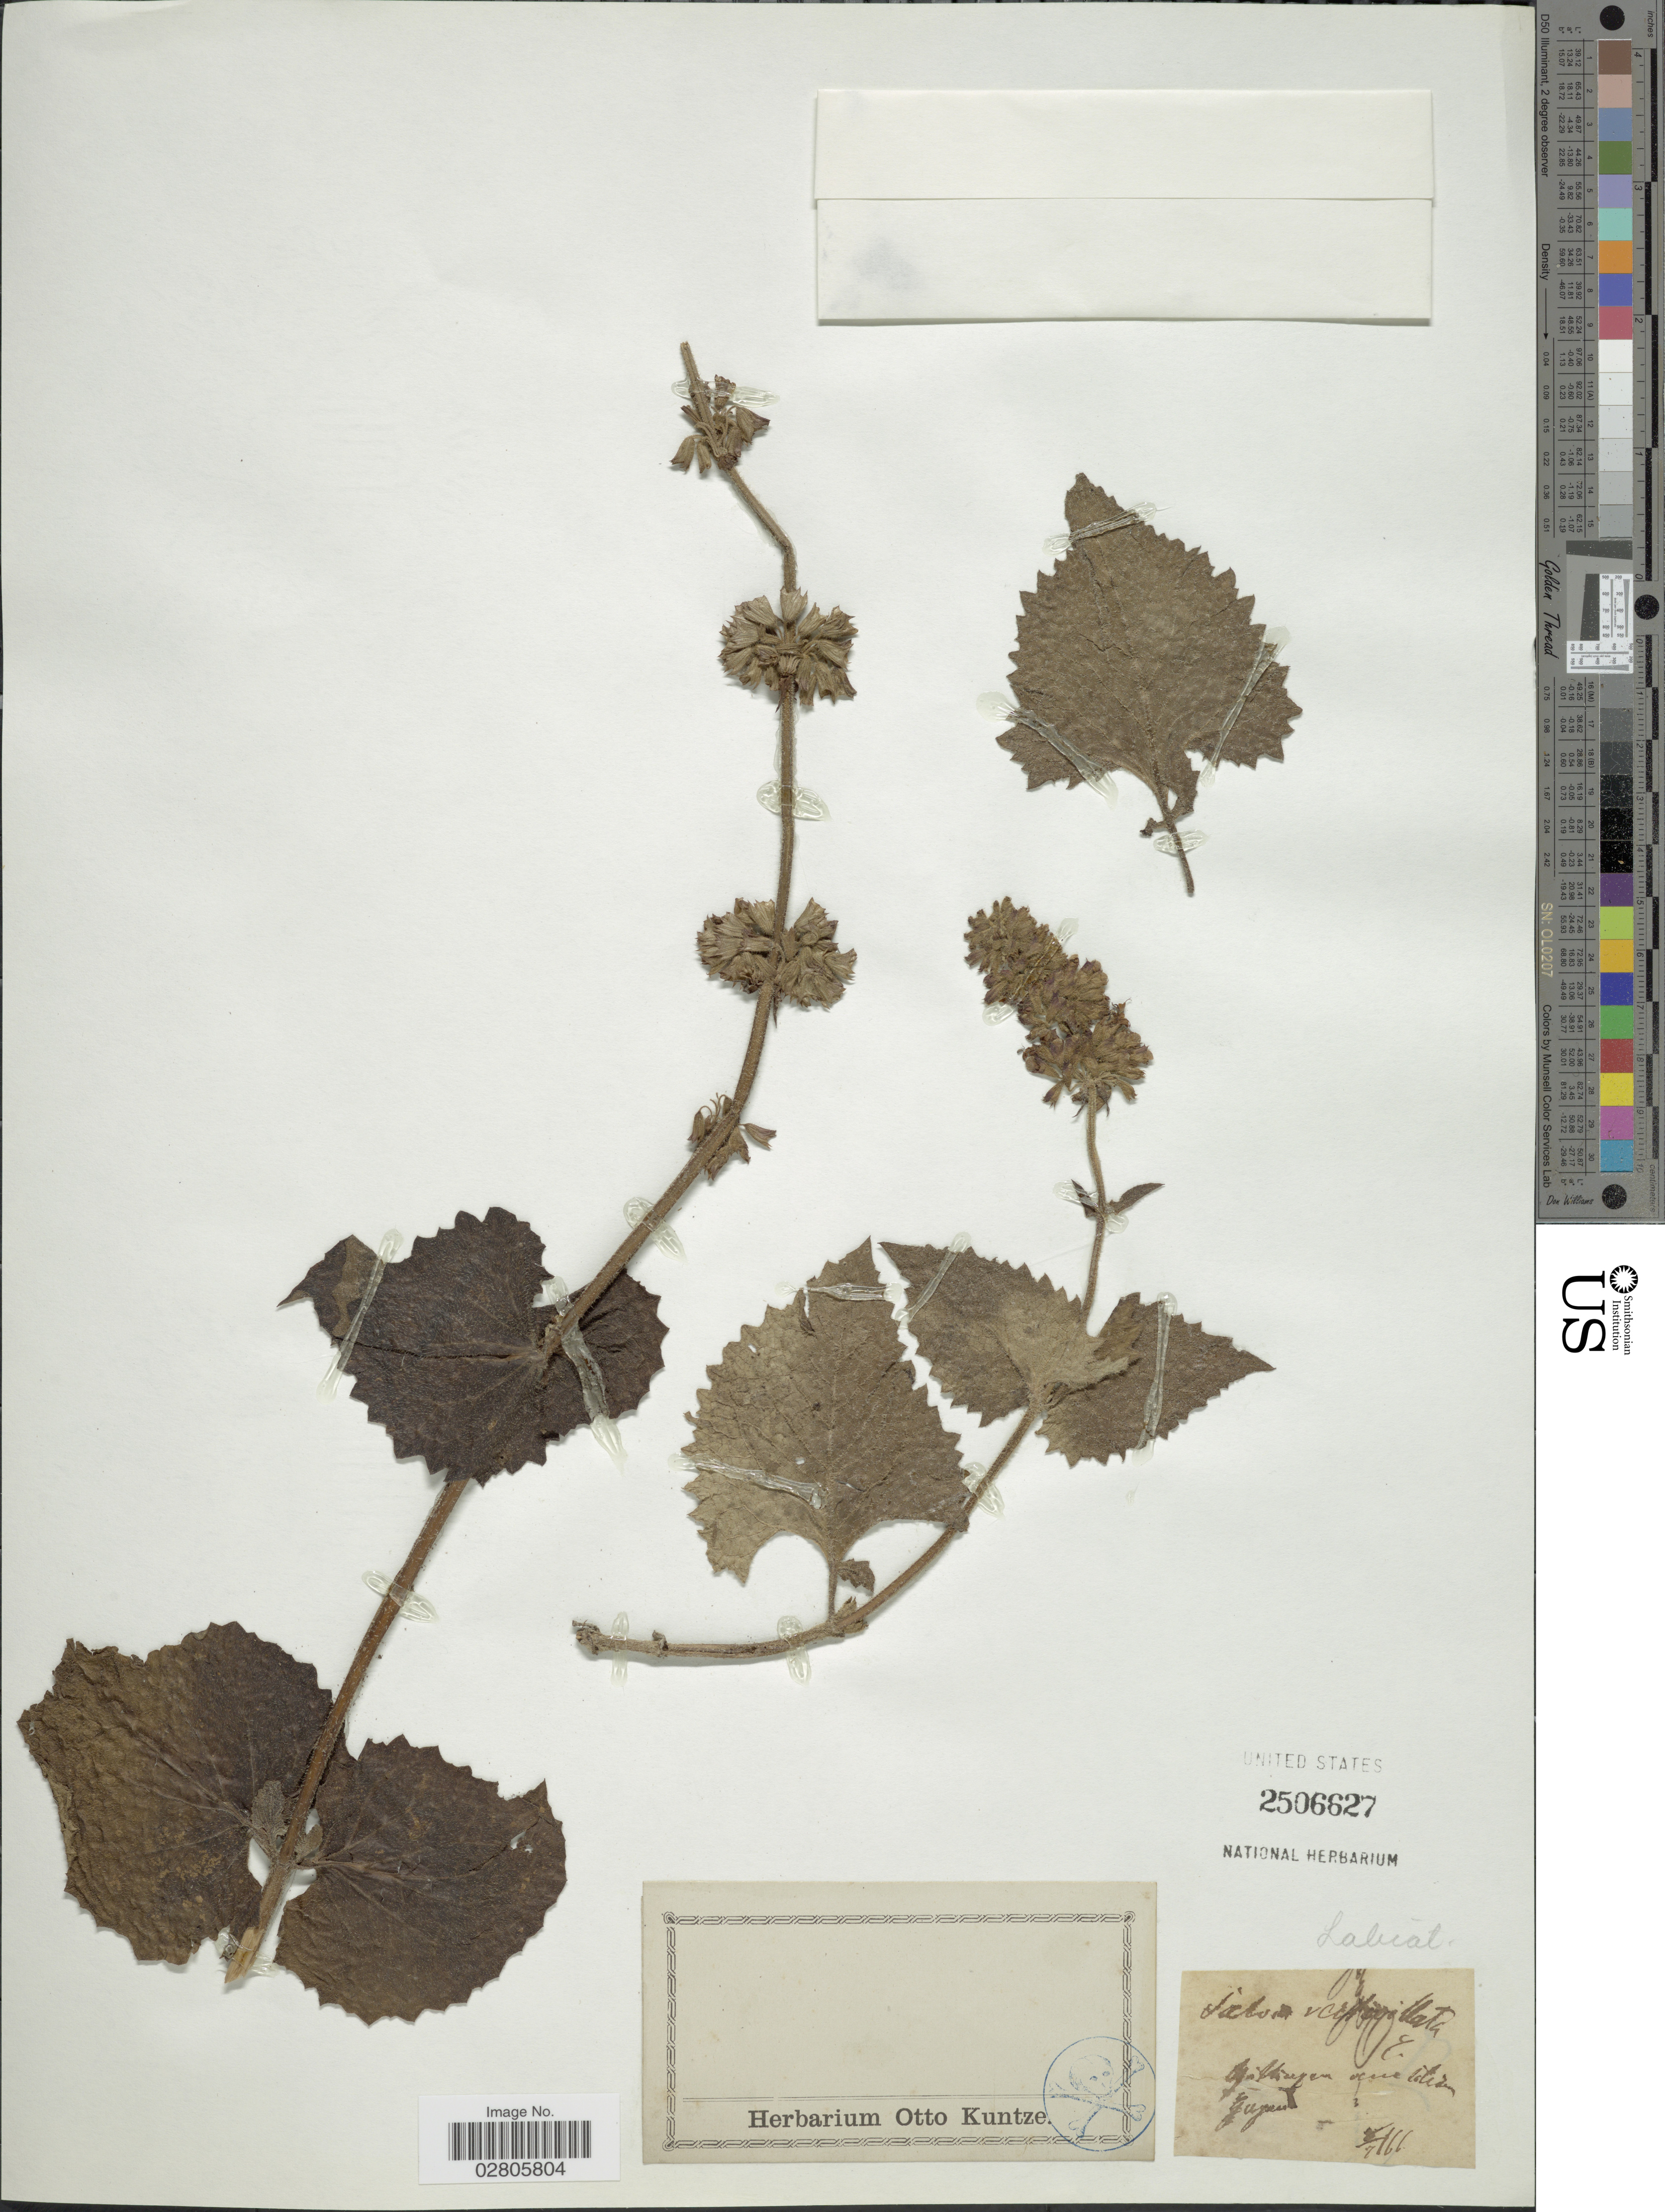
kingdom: Plantae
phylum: Tracheophyta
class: Magnoliopsida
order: Lamiales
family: Lamiaceae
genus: Salvia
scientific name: Salvia verticillata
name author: L.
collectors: ex herb. Otto Kuntze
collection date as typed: Transcribed d/m/y: 8/7/66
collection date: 1866-07-08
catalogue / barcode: US 2506627